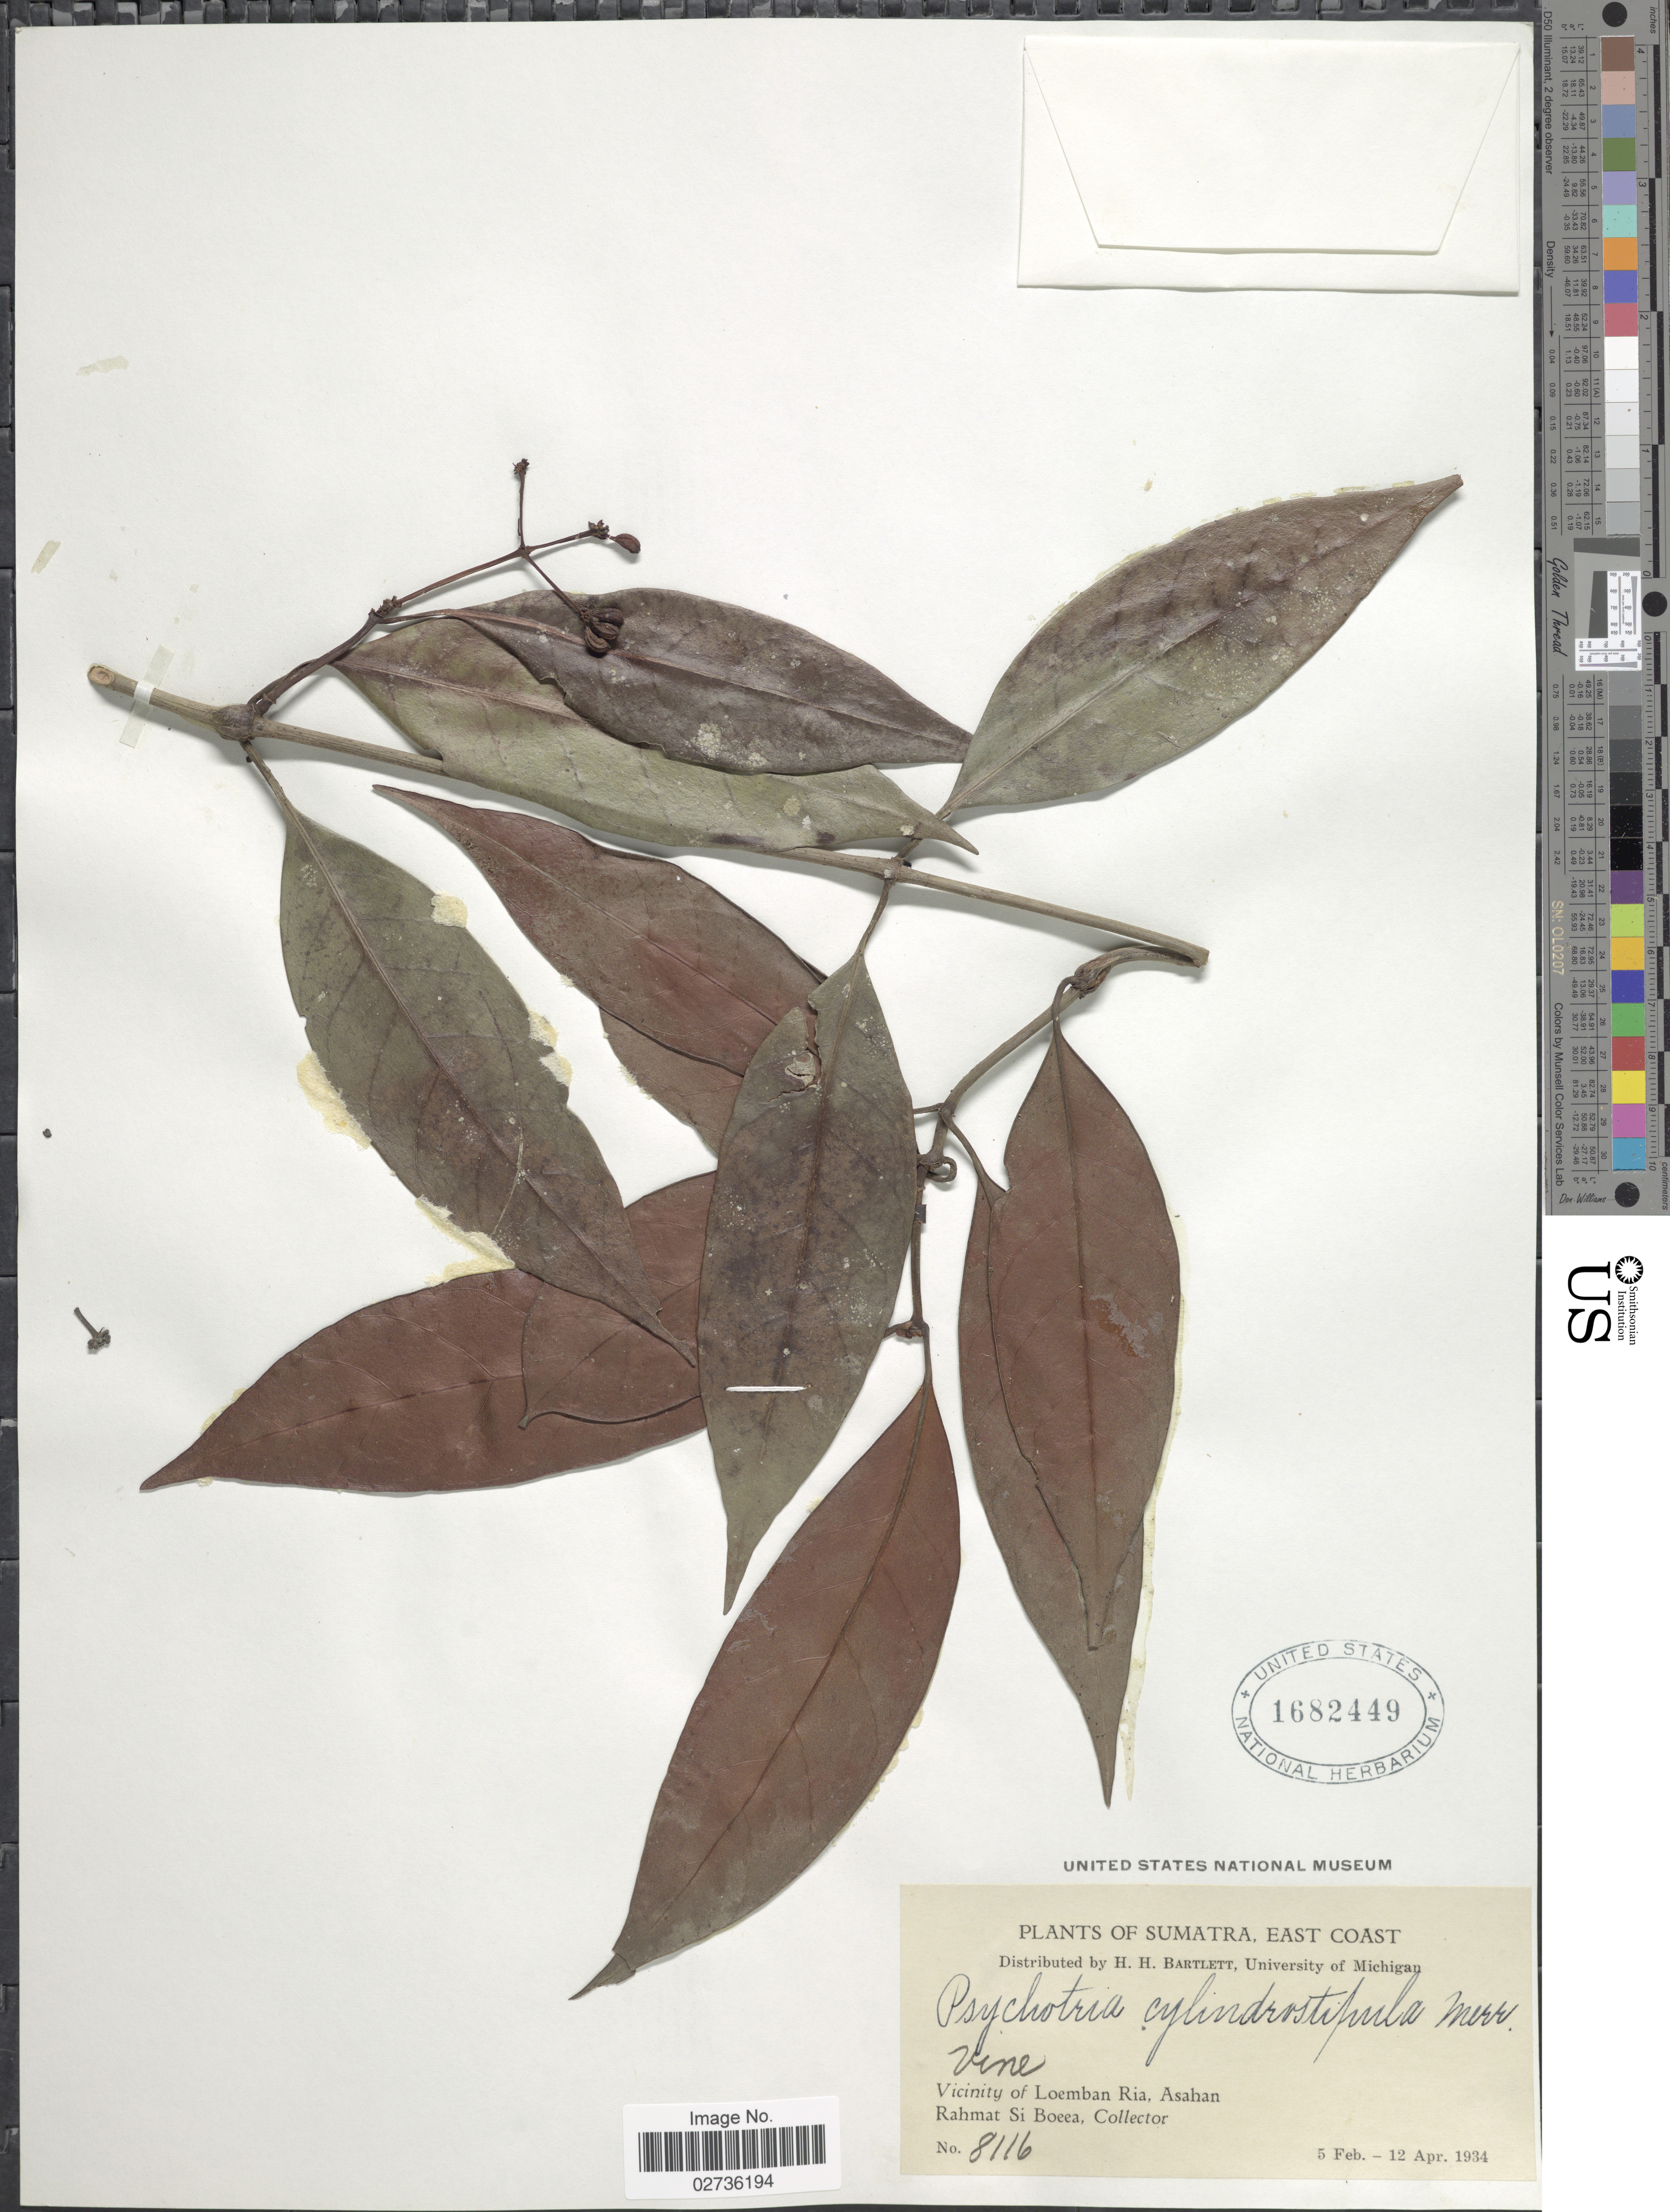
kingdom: Plantae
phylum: Tracheophyta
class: Magnoliopsida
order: Gentianales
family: Rubiaceae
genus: Psychotria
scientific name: Psychotria cylindrostipula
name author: Merr.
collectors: Rahmat Si Boeea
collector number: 8116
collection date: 1934-02-05/1934-04-12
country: Indonesia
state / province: Sumatra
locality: East Coast. Vicinity of Loemban Ria, Asahan.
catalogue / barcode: US 1682449